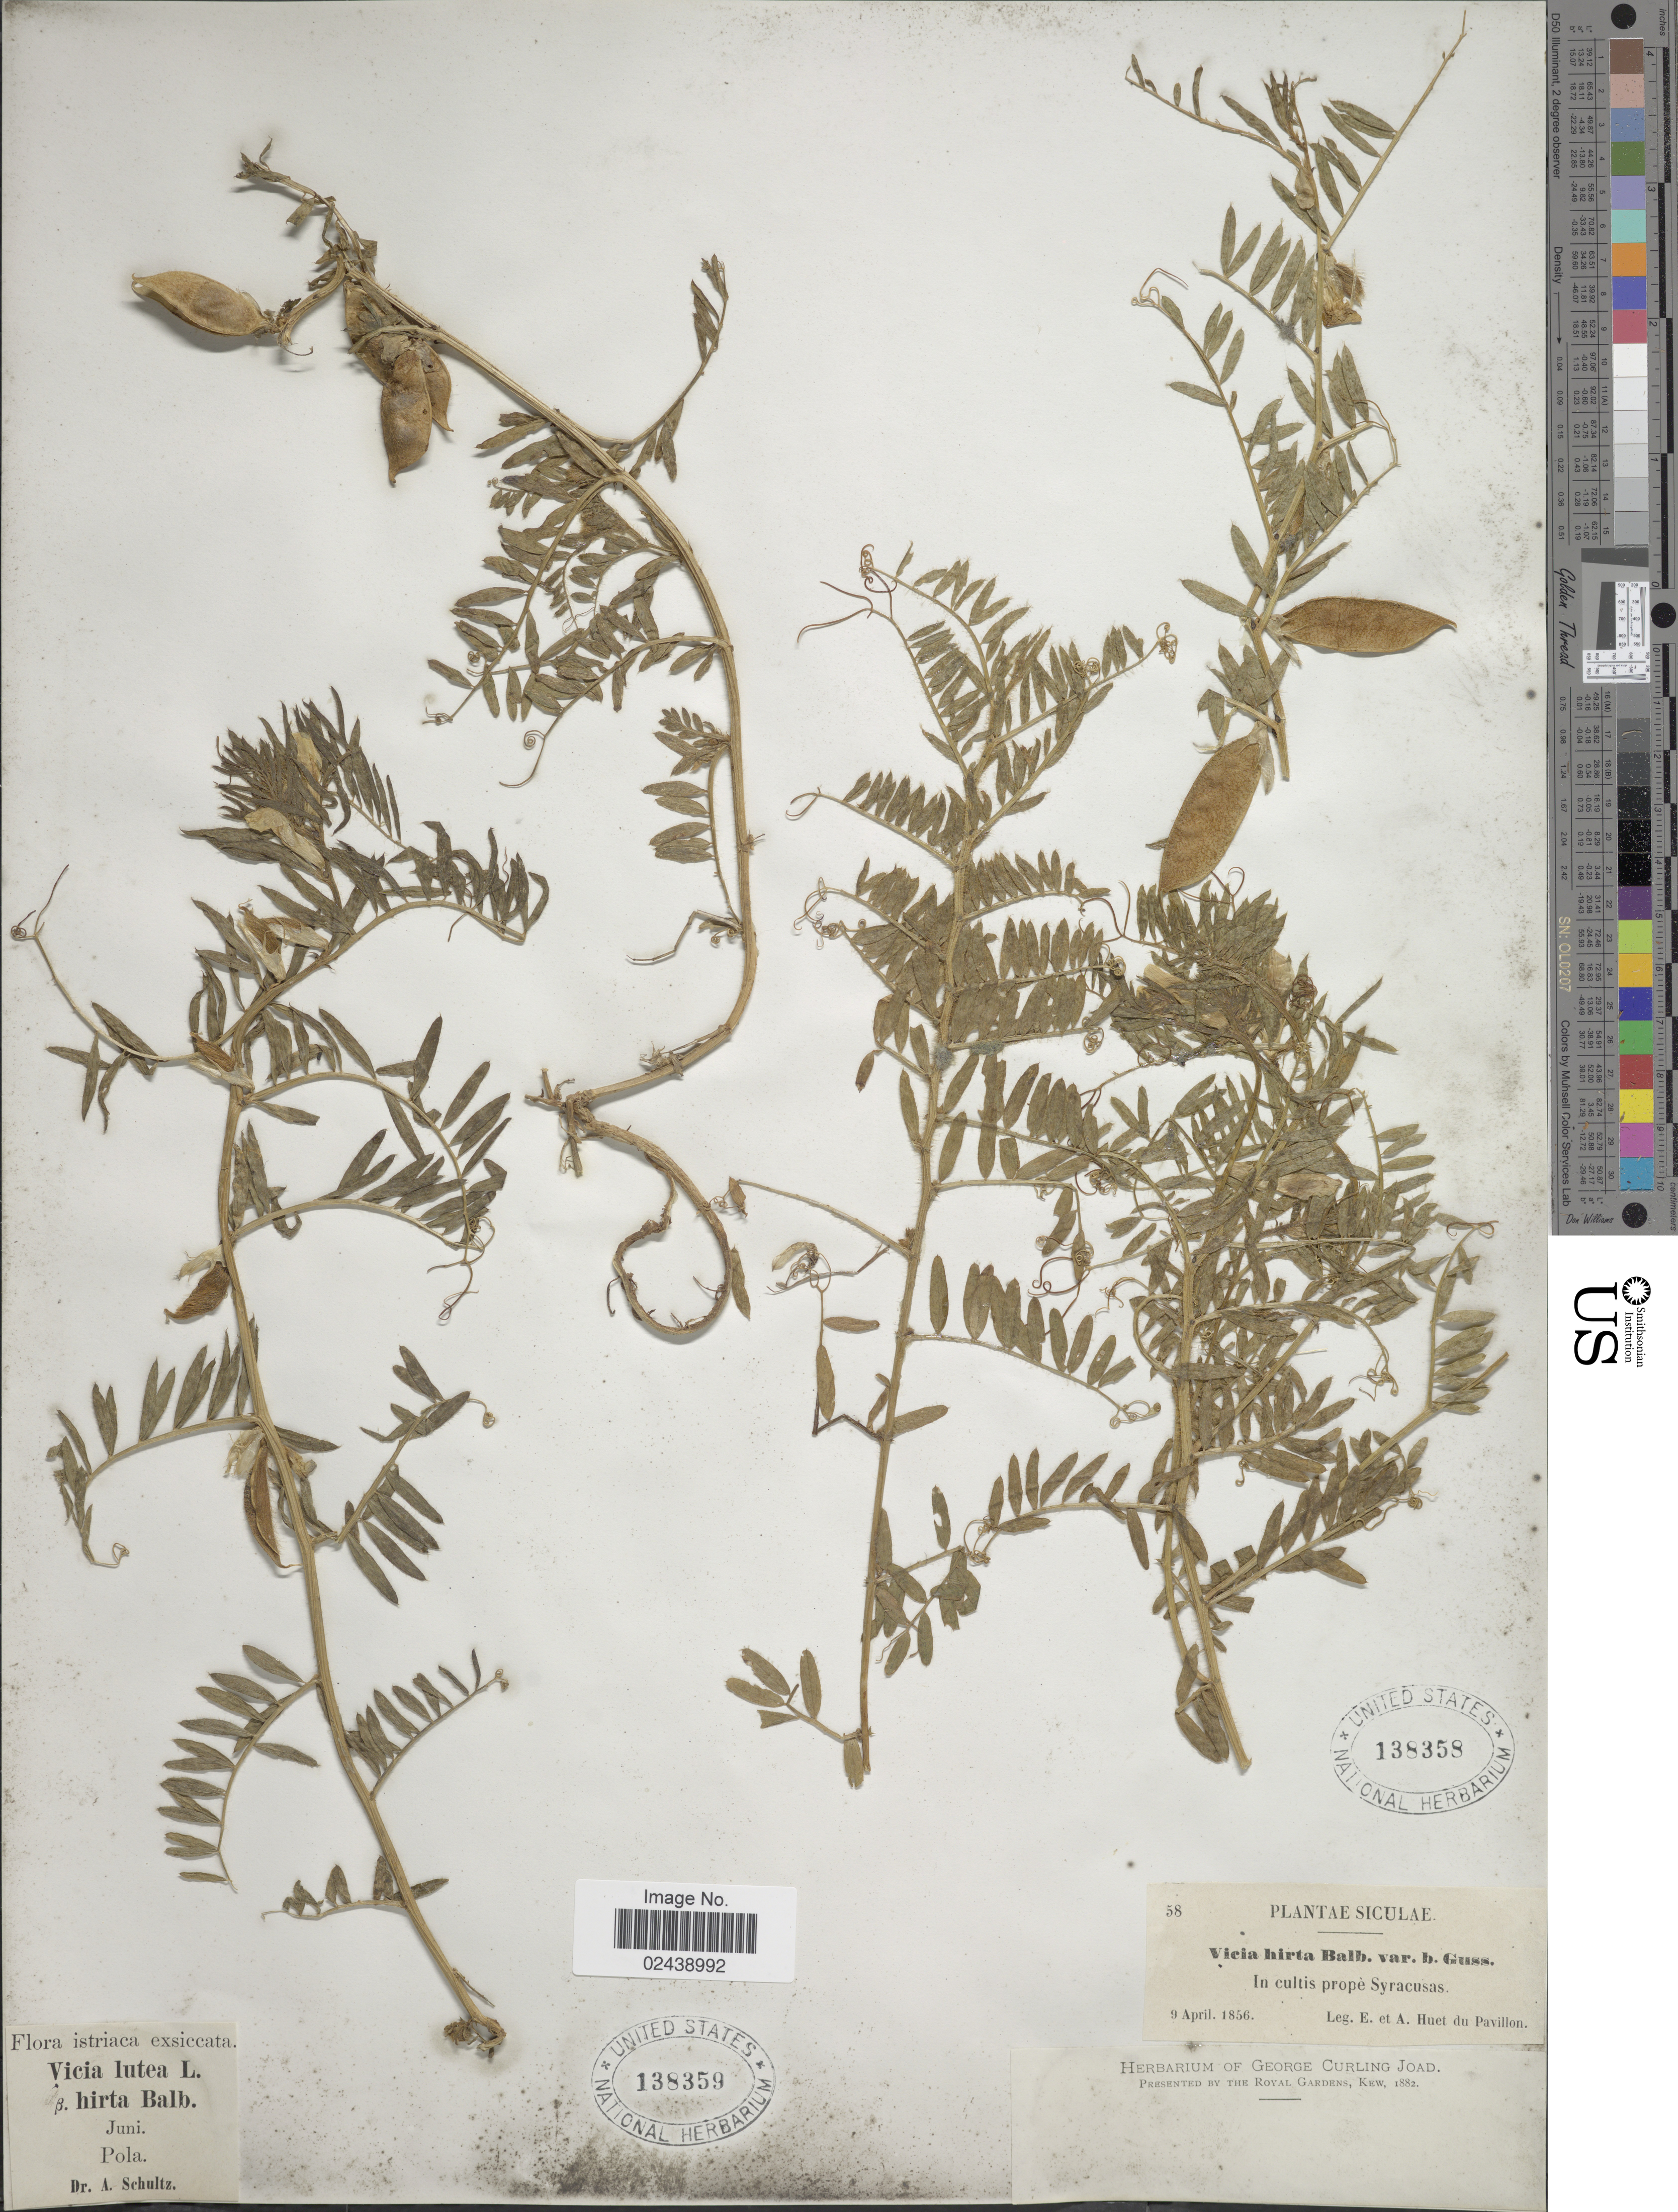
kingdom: Plantae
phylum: Tracheophyta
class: Magnoliopsida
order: Fabales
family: Fabaceae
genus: Vicia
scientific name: Vicia hirta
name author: Pers.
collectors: A. Schultz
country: Croatia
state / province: Istria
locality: Istriaca, Pola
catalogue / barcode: US 138359-2